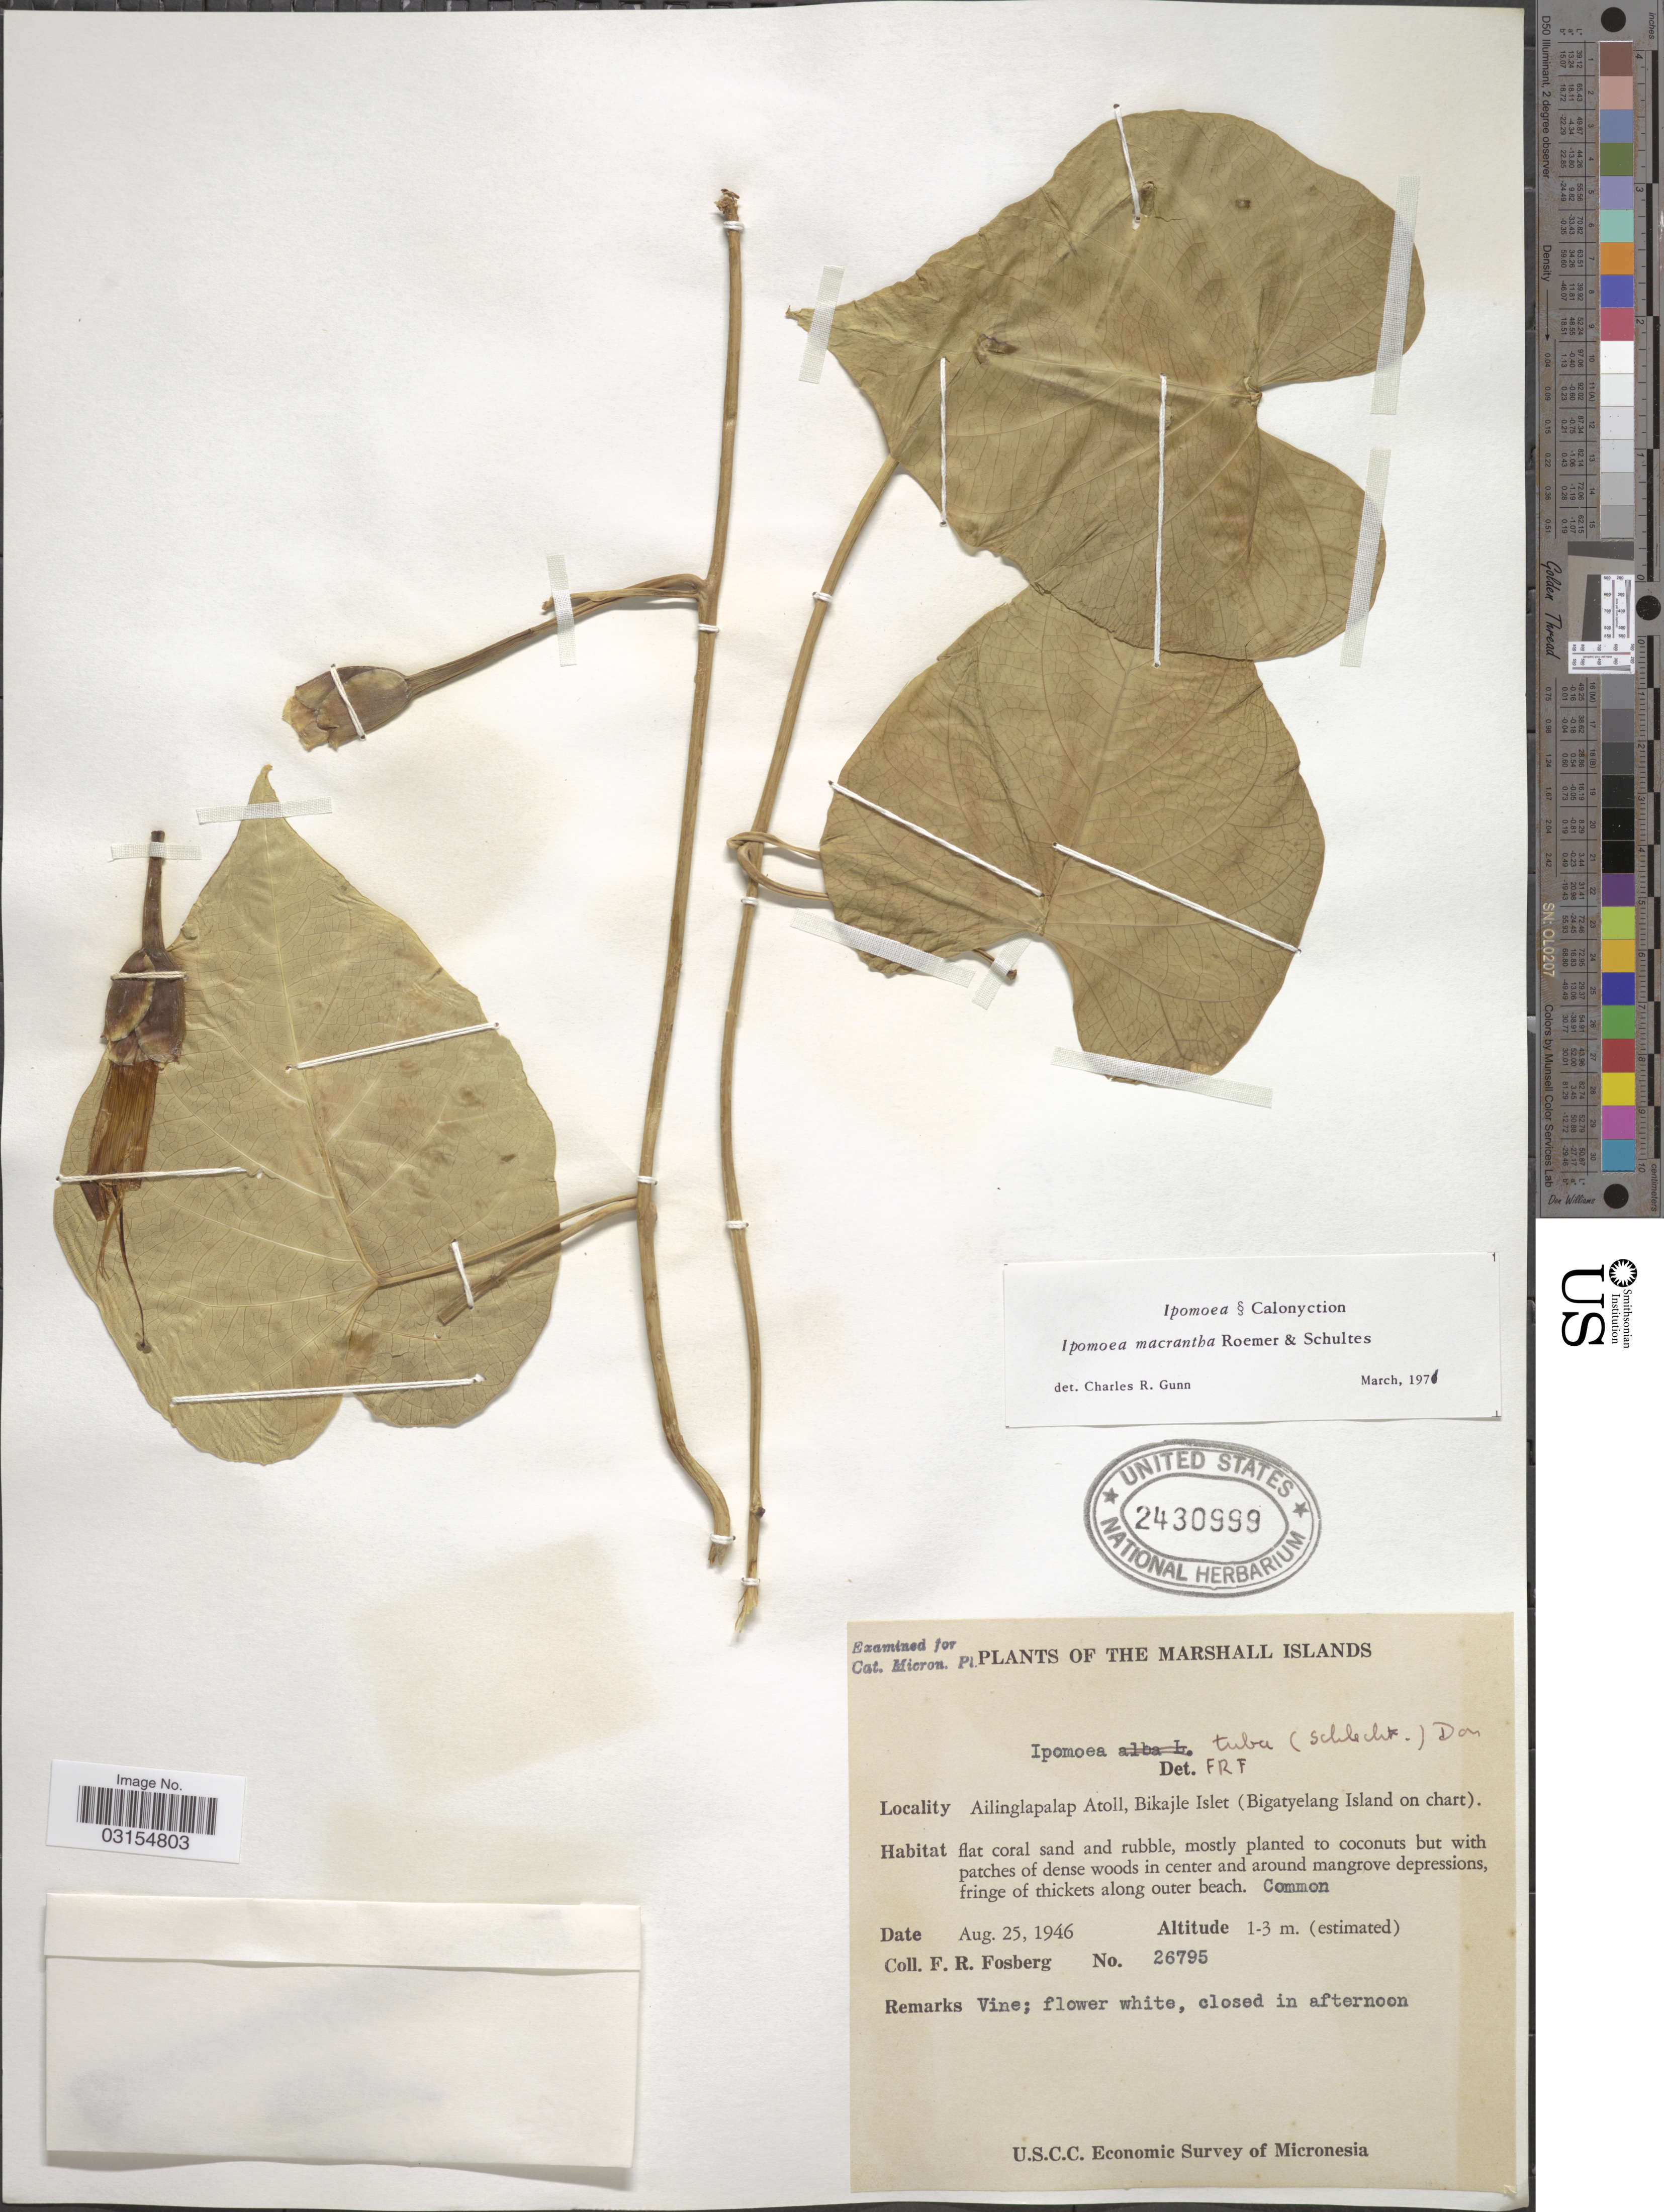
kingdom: Plantae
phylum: Tracheophyta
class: Magnoliopsida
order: Solanales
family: Convolvulaceae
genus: Ipomoea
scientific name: Ipomoea violacea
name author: L.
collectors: F. R. Fosberg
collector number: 26795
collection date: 1946-08-25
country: Marshall Islands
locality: Ailinglapalap Atoll, Bikajle Islet (Bigatyelang Island on chart).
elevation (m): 1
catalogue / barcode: US 2430999